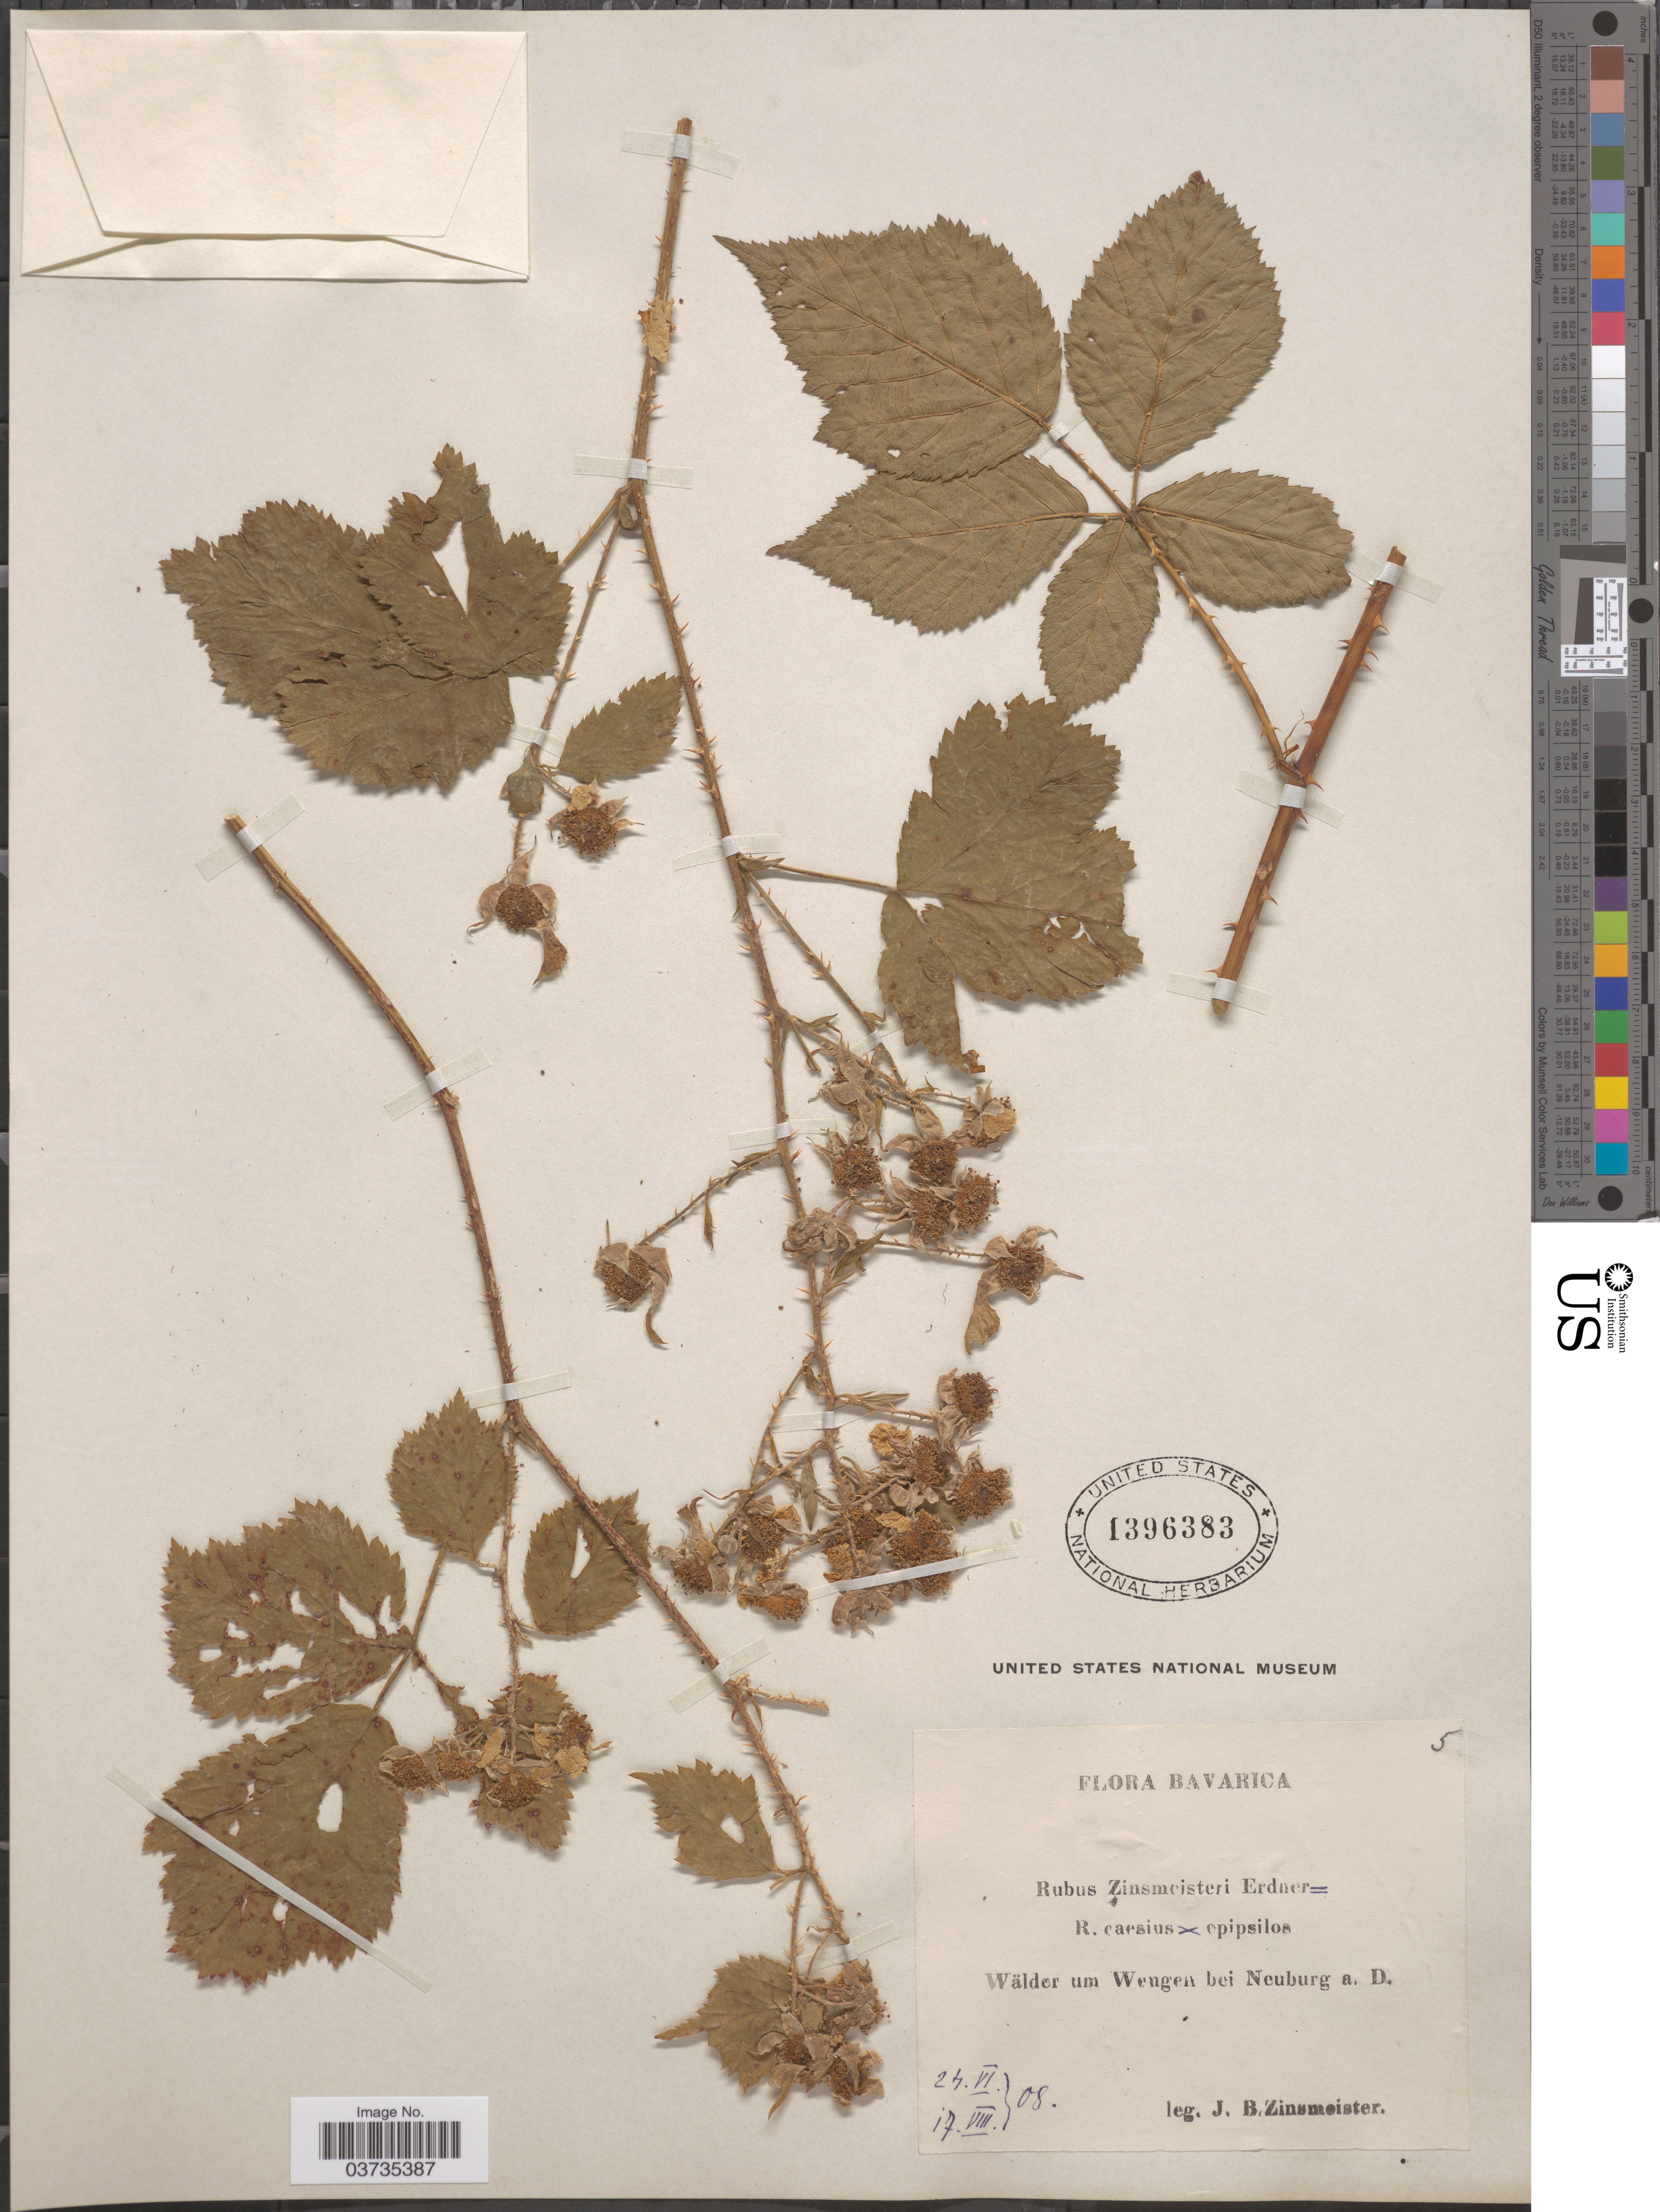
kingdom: Plantae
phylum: Tracheophyta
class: Magnoliopsida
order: Rosales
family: Rosaceae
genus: Rubus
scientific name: Rubus zinsmeisteri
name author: Erdner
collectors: J. Zinsmeister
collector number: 5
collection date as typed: Transcribed d/m/y: 24/6/8 to 17/8/8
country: Germany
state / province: Bayern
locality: Bavarica. Wälder um Wengen bei Neuburg a. D.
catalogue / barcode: US 1396383